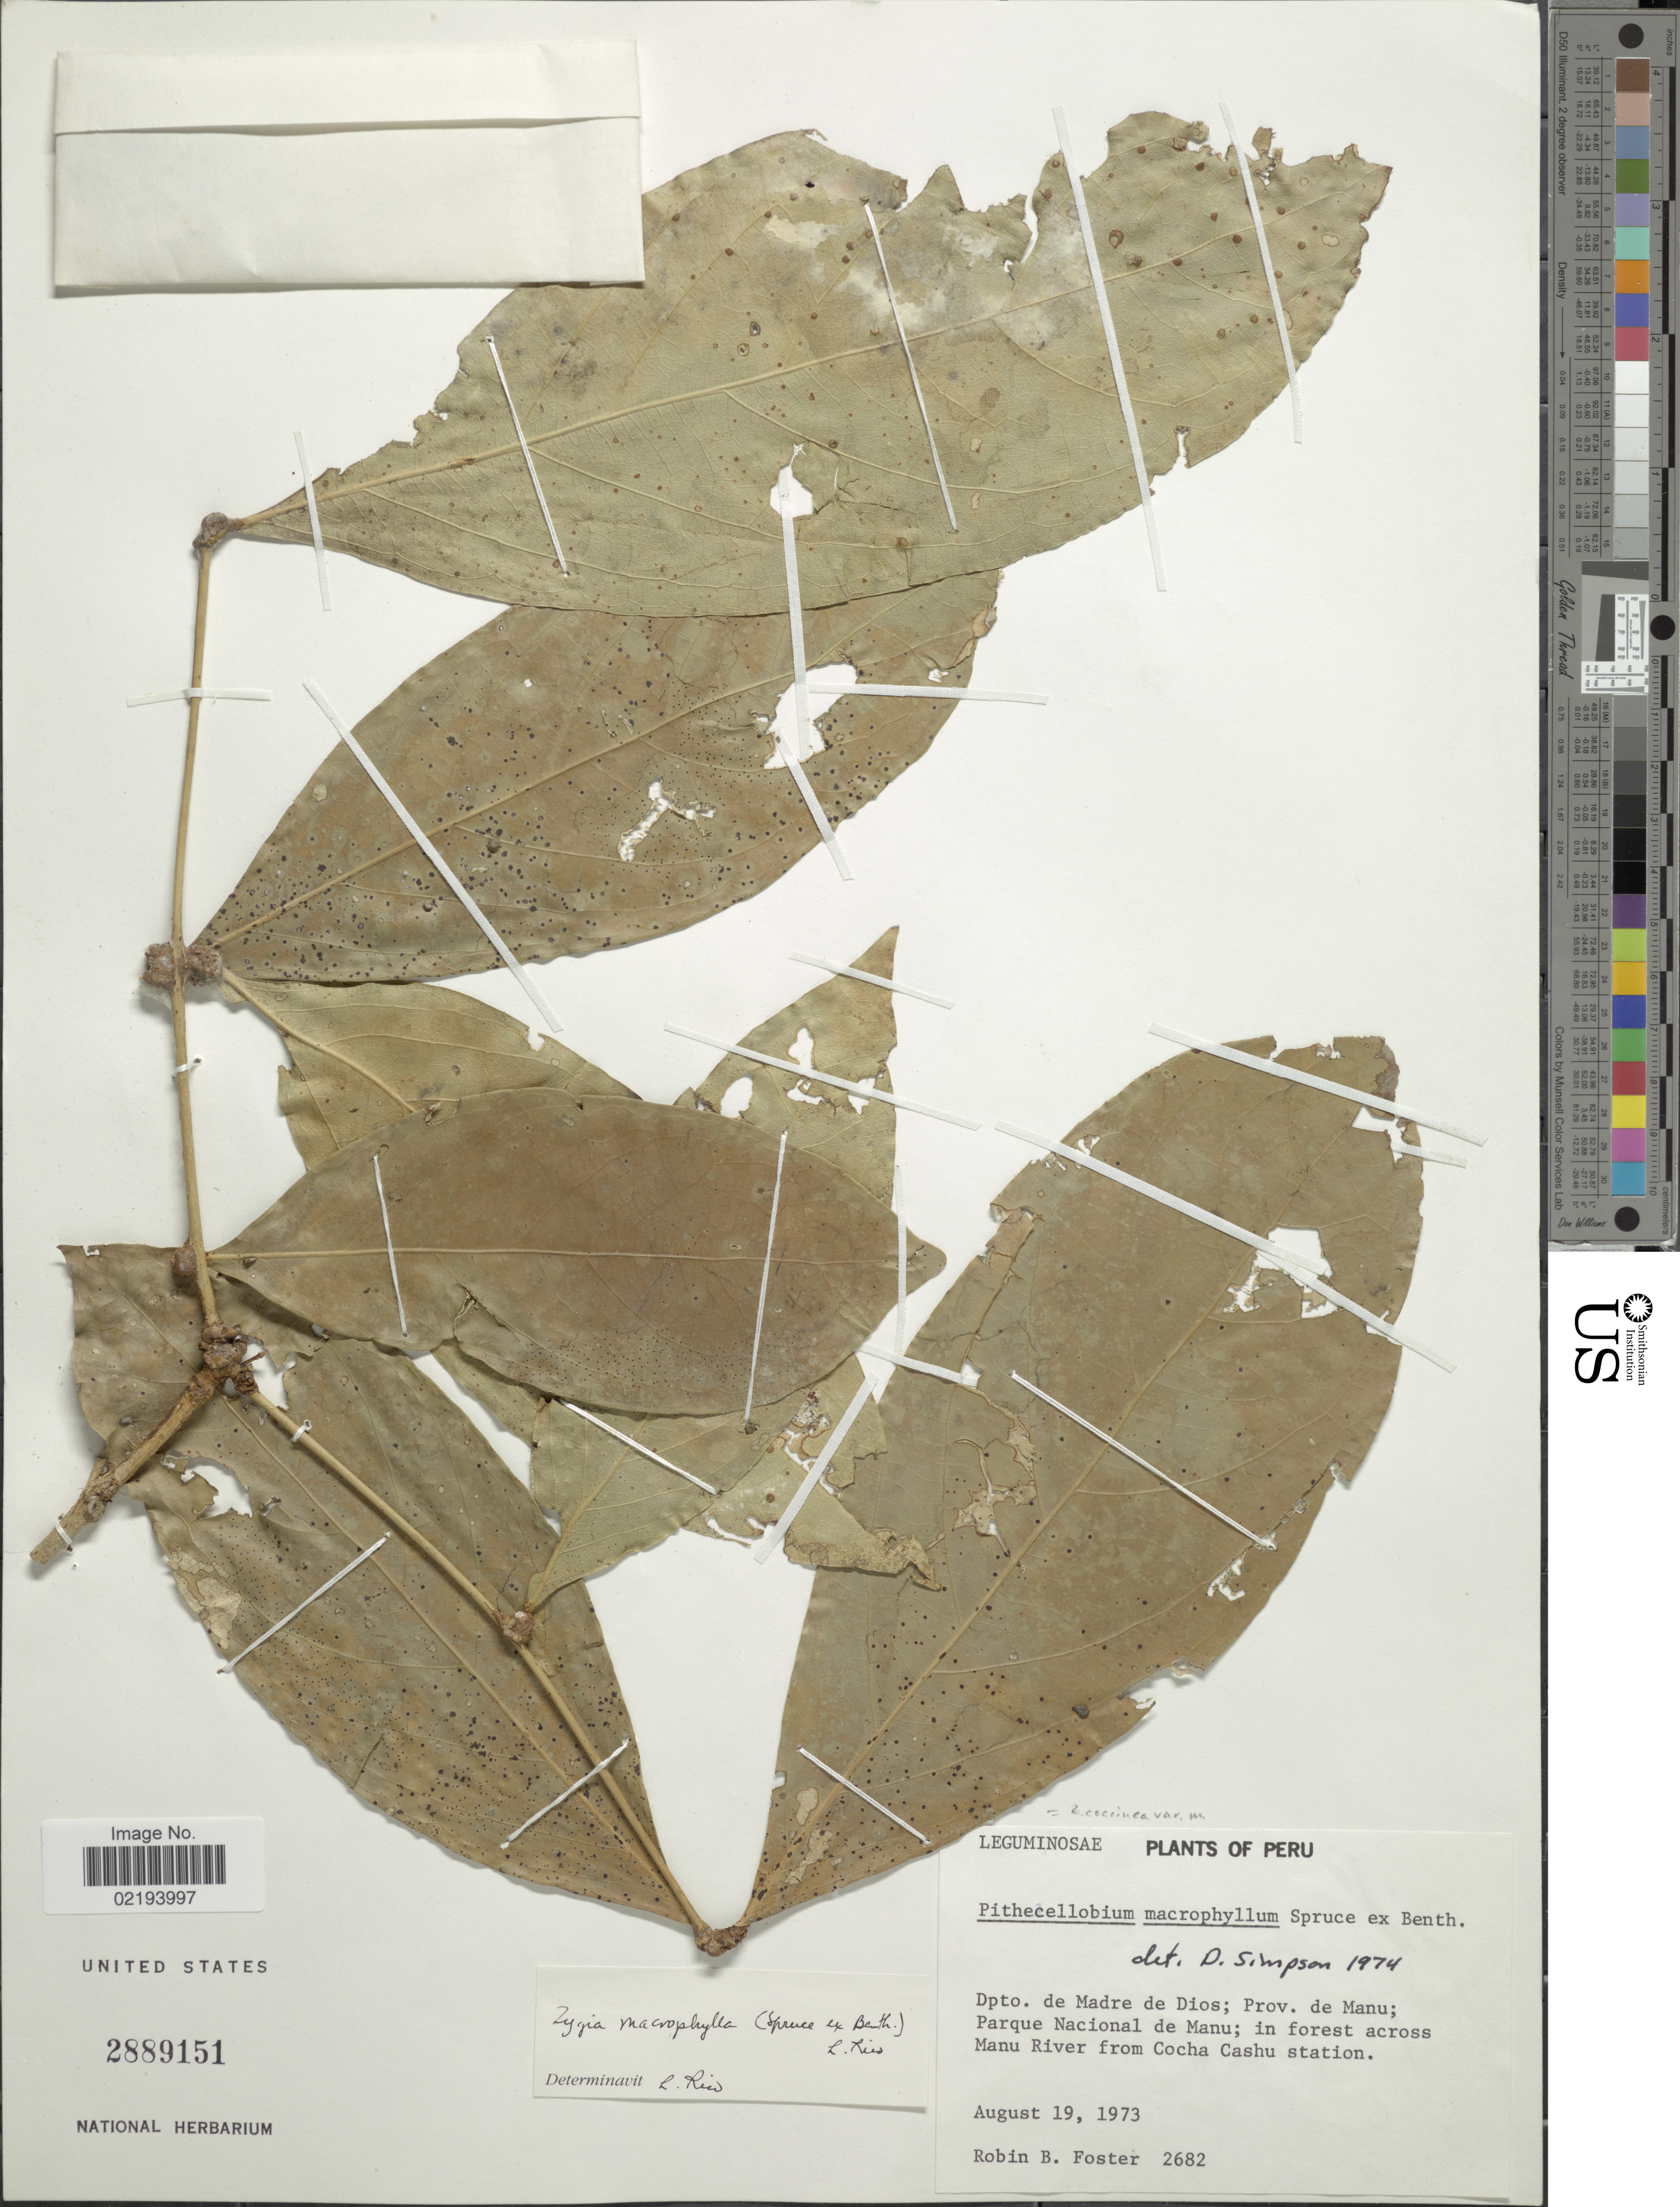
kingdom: Plantae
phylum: Tracheophyta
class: Magnoliopsida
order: Fabales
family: Fabaceae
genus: Zygia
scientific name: Zygia coccinea var. macrophylla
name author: (Benth.) Barneby & J.W. Grimes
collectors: R. B. Foster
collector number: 2682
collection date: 1973-08-19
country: Peru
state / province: Madre de Dios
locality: Dpto Madre de Dios; Prov. de Manu; Parque Nacional de Manu; in forest across Manu River from Cocha Cashu station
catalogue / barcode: US 2889151